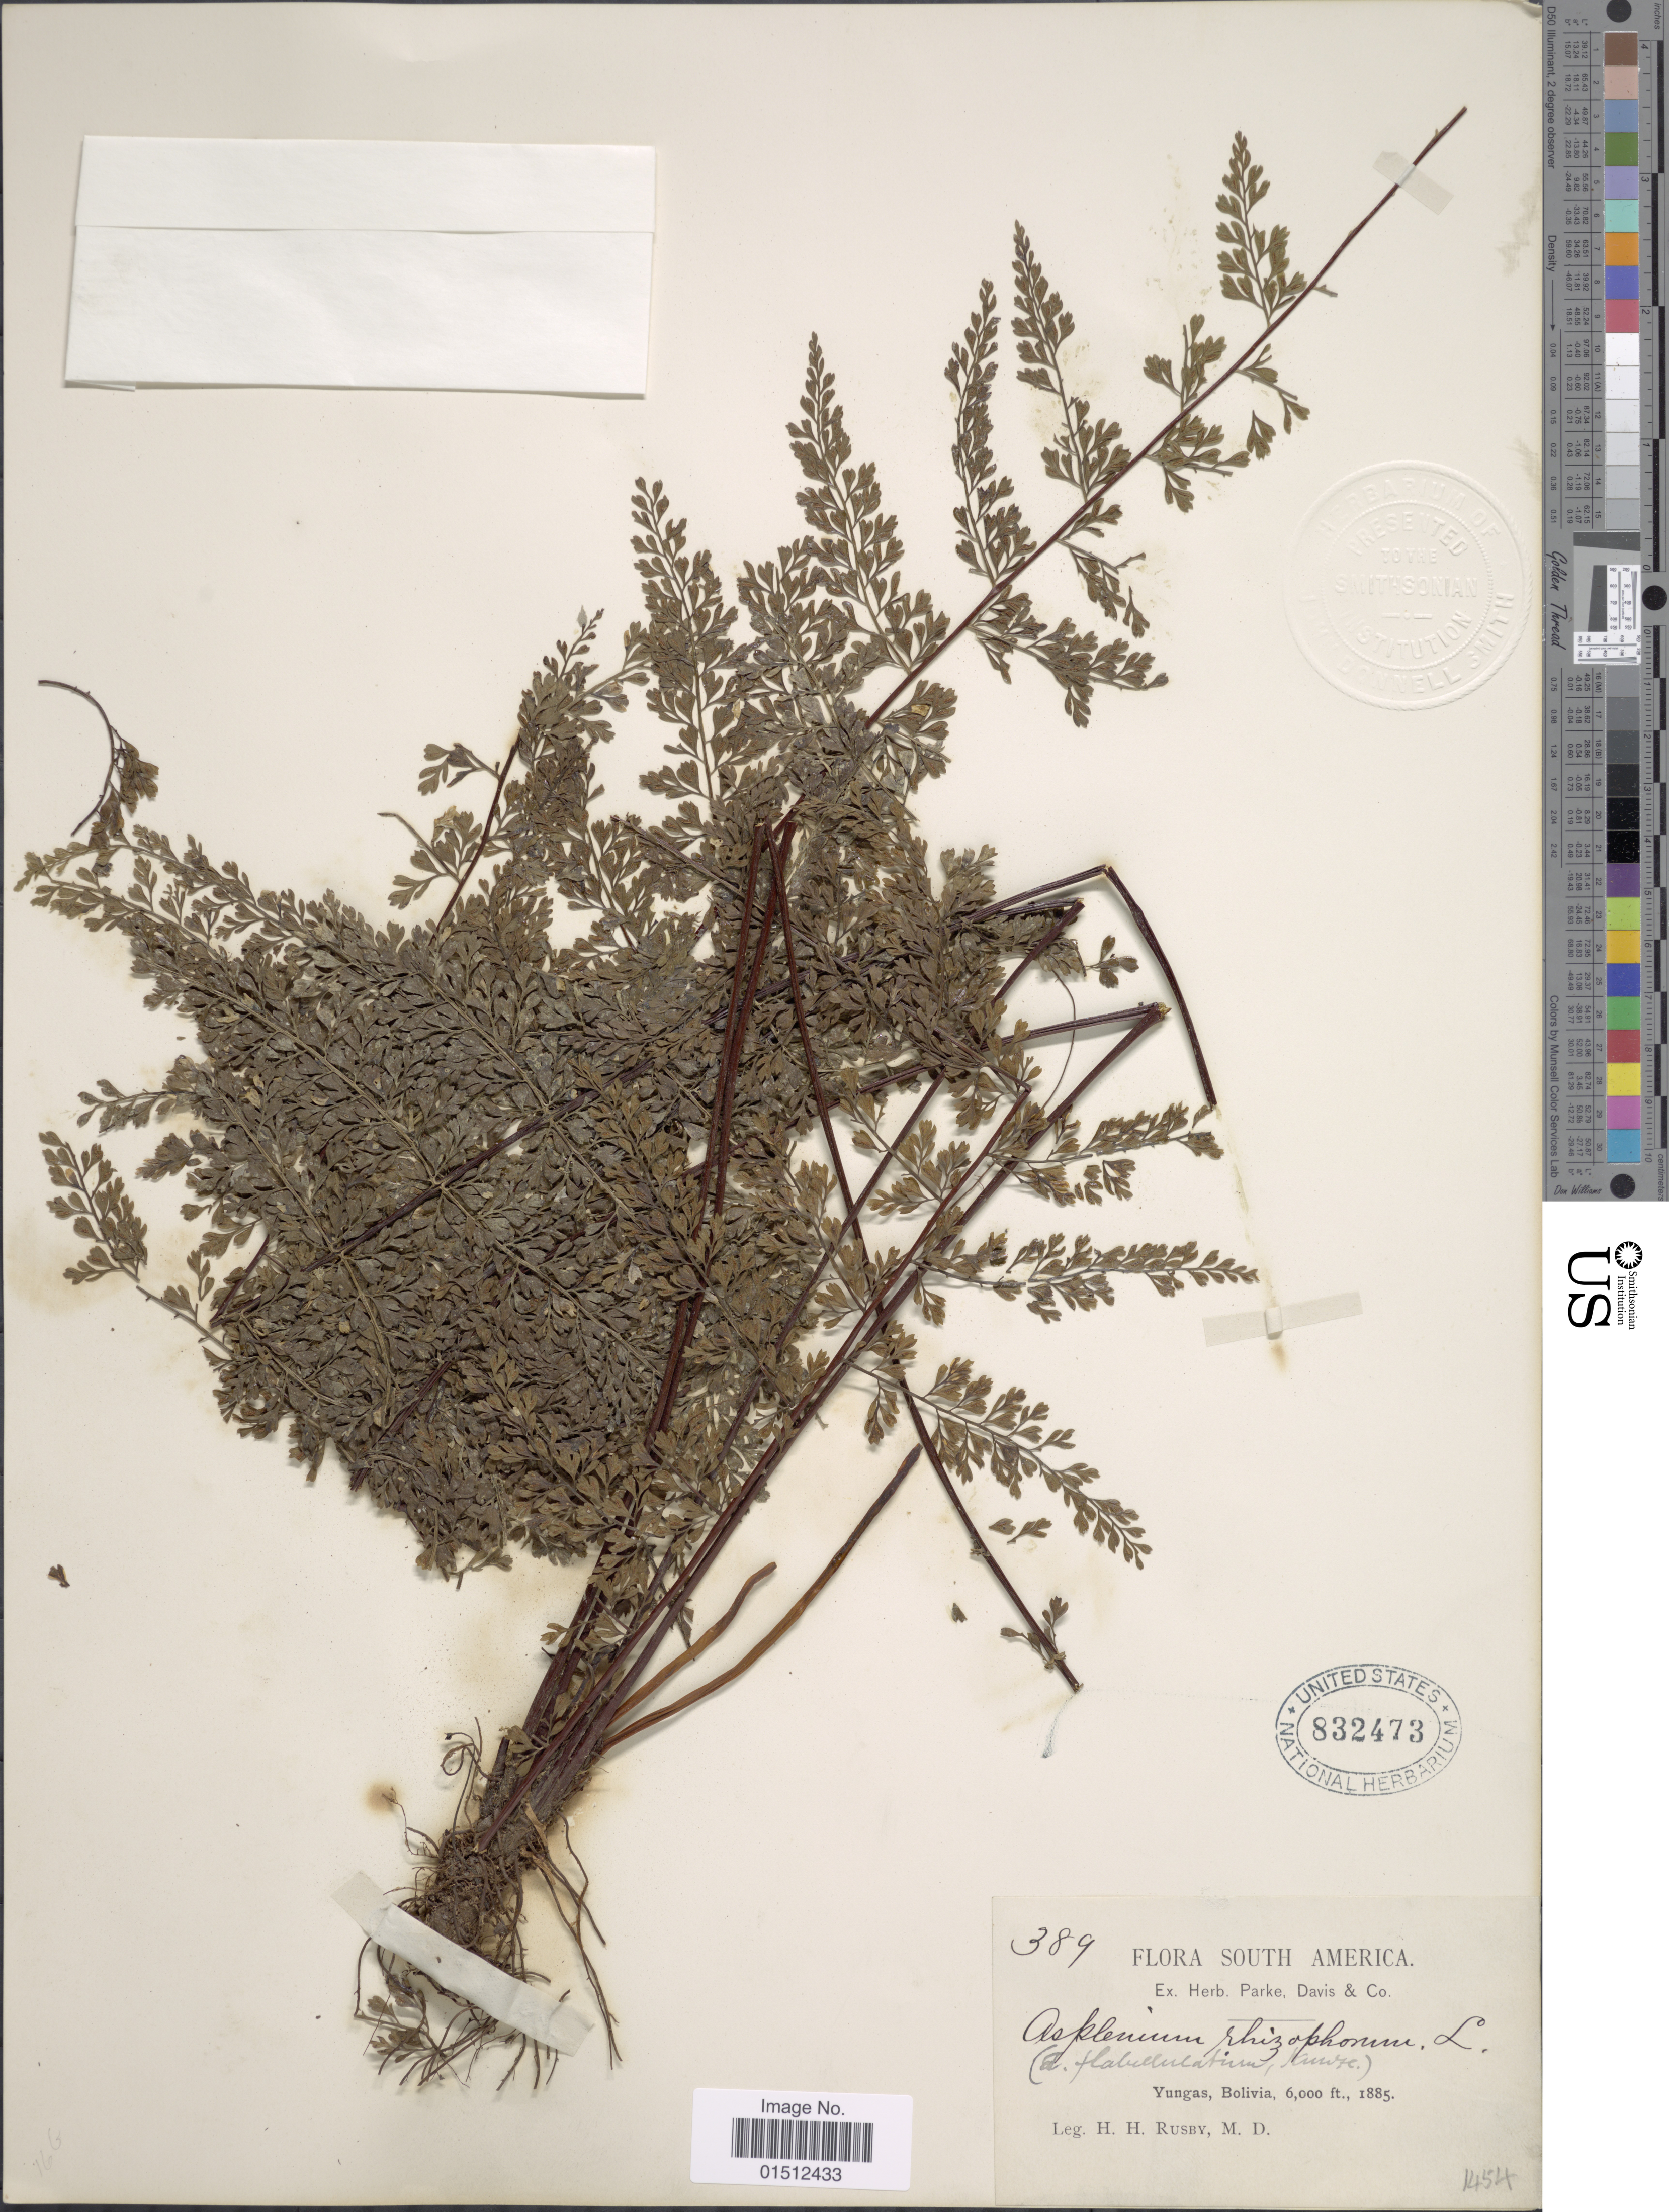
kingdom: Plantae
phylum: Tracheophyta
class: Polypodiopsida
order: Polypodiales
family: Aspleniaceae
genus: Asplenium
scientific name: Asplenium radicans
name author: L.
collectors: H. H. Rusby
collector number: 389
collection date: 1885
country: Bolivia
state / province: La Paz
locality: Yungas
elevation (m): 1829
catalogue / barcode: US 832473